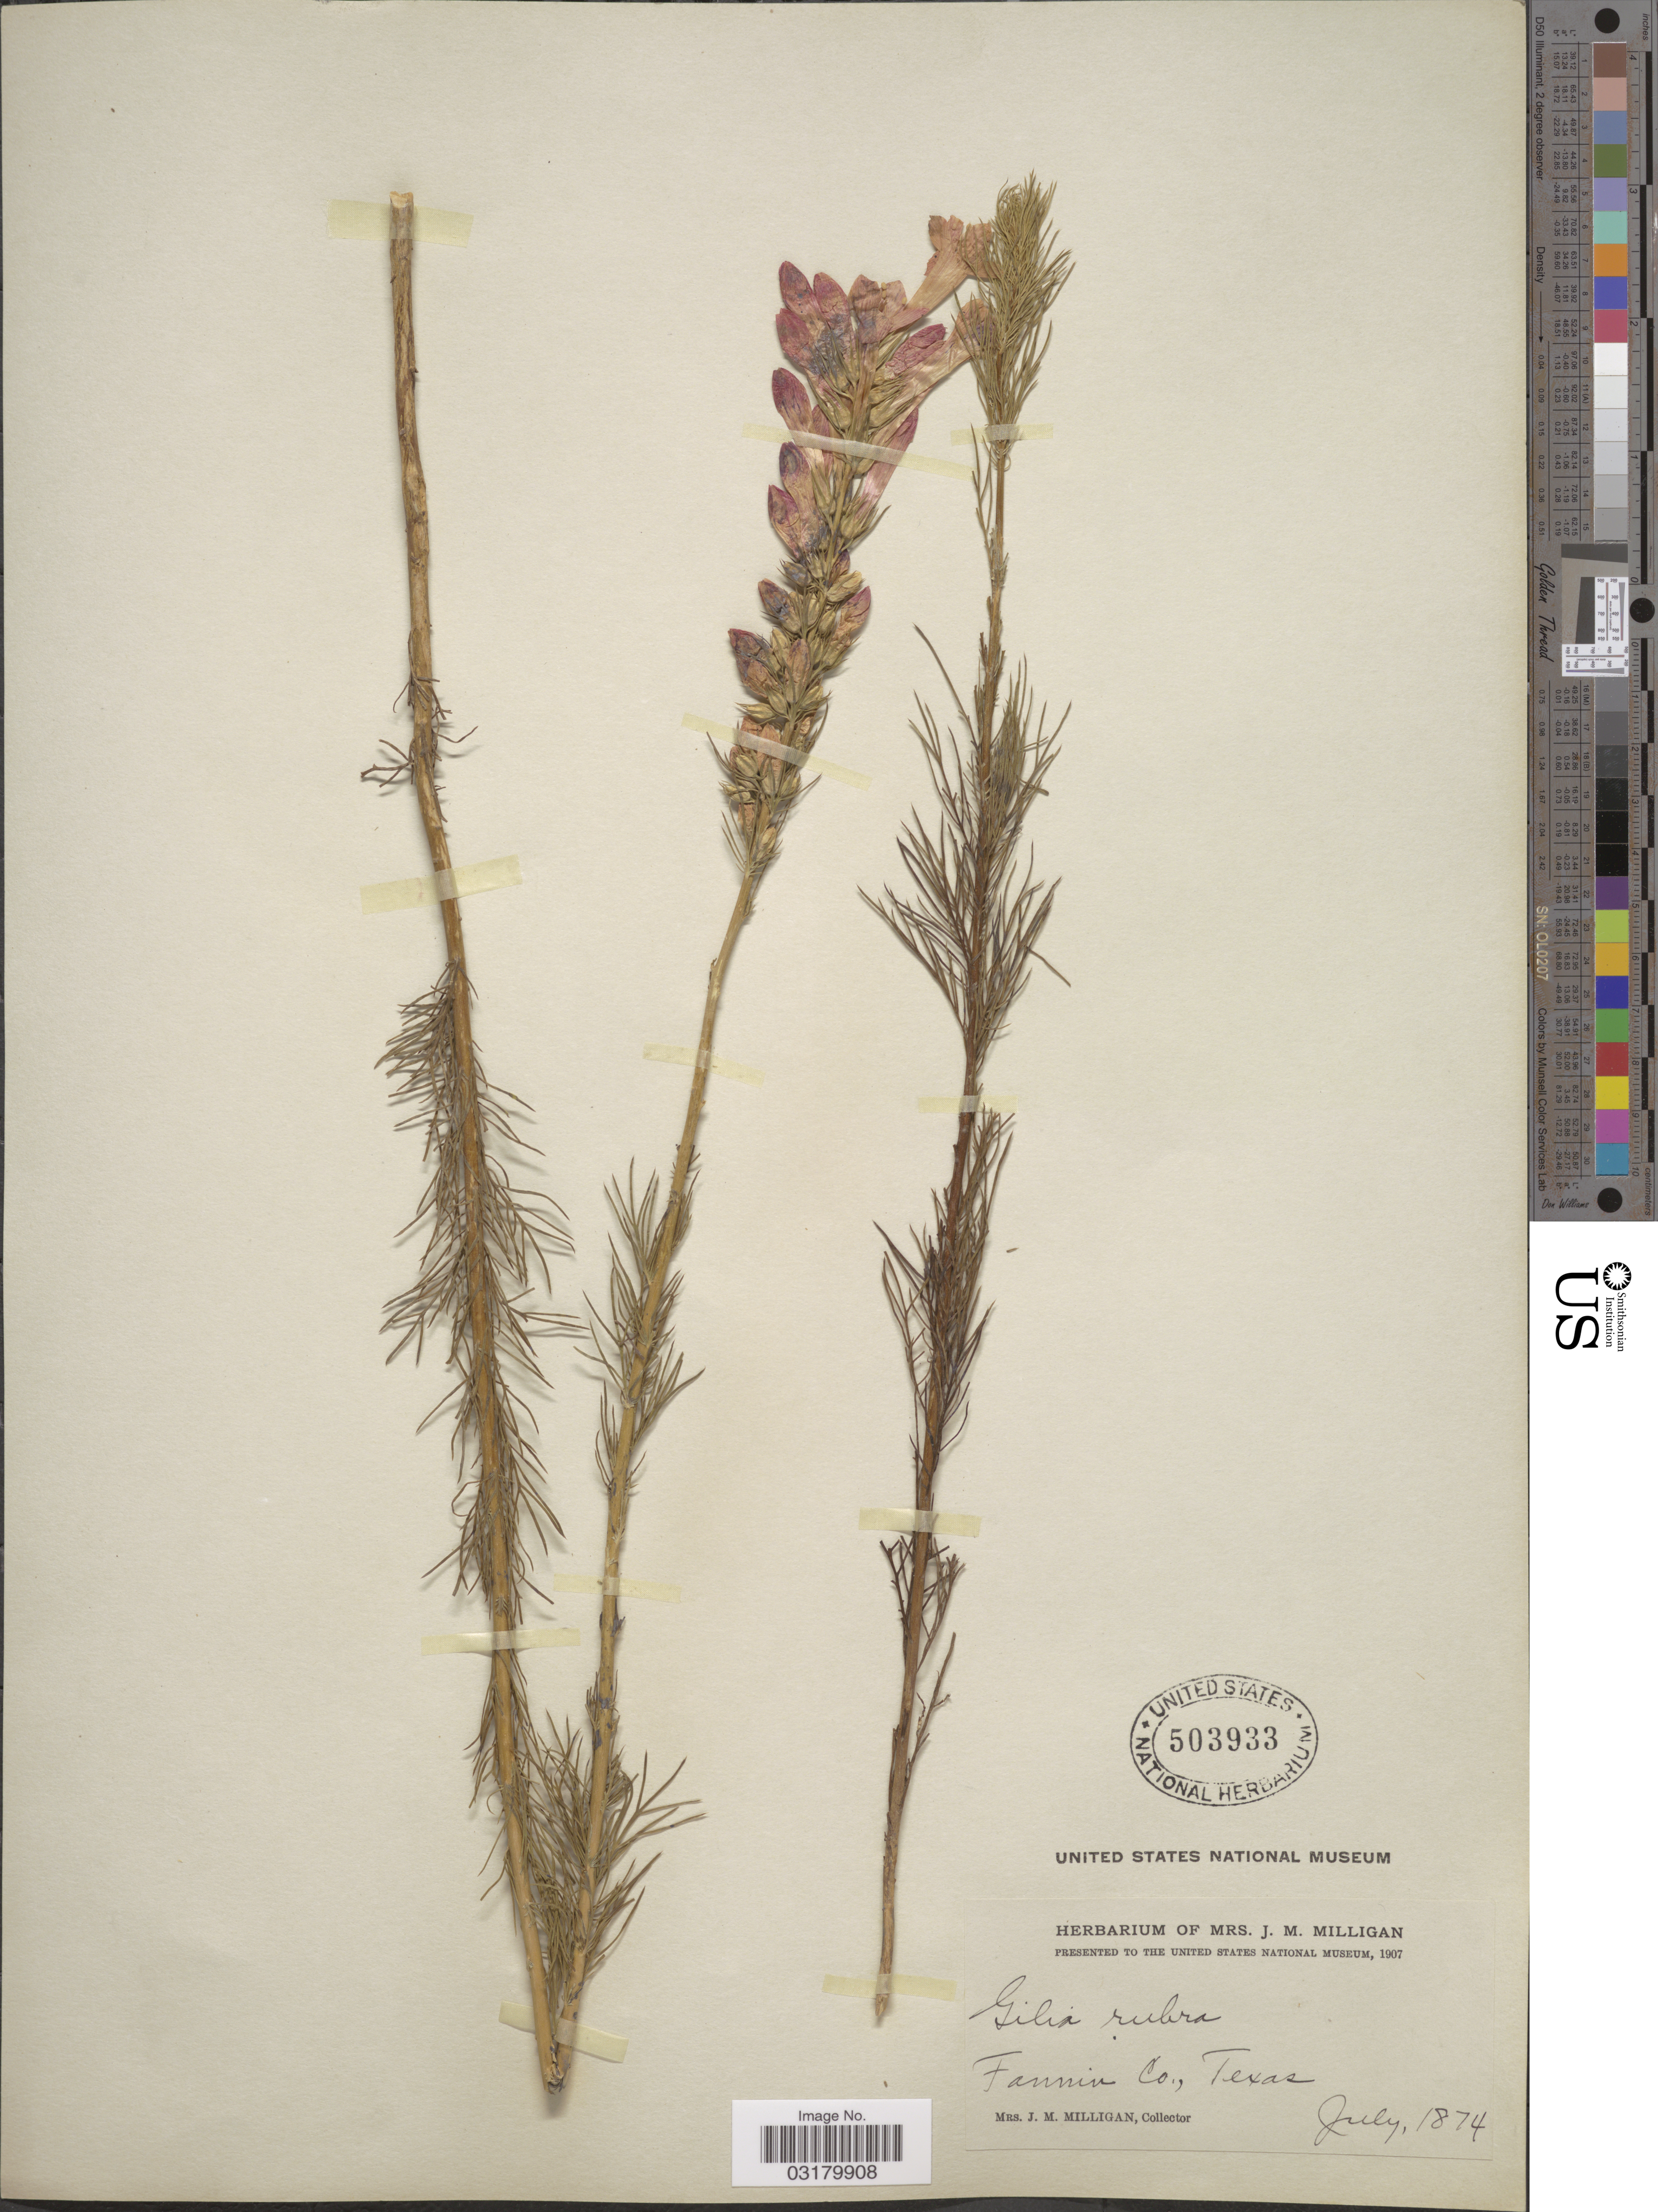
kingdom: Plantae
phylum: Tracheophyta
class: Magnoliopsida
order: Ericales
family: Polemoniaceae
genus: Ipomopsis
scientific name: Ipomopsis rubra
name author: (L.) Wherry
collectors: J. Milligan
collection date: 1874-07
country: United States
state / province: Texas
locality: Fannin Co.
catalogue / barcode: US 503933